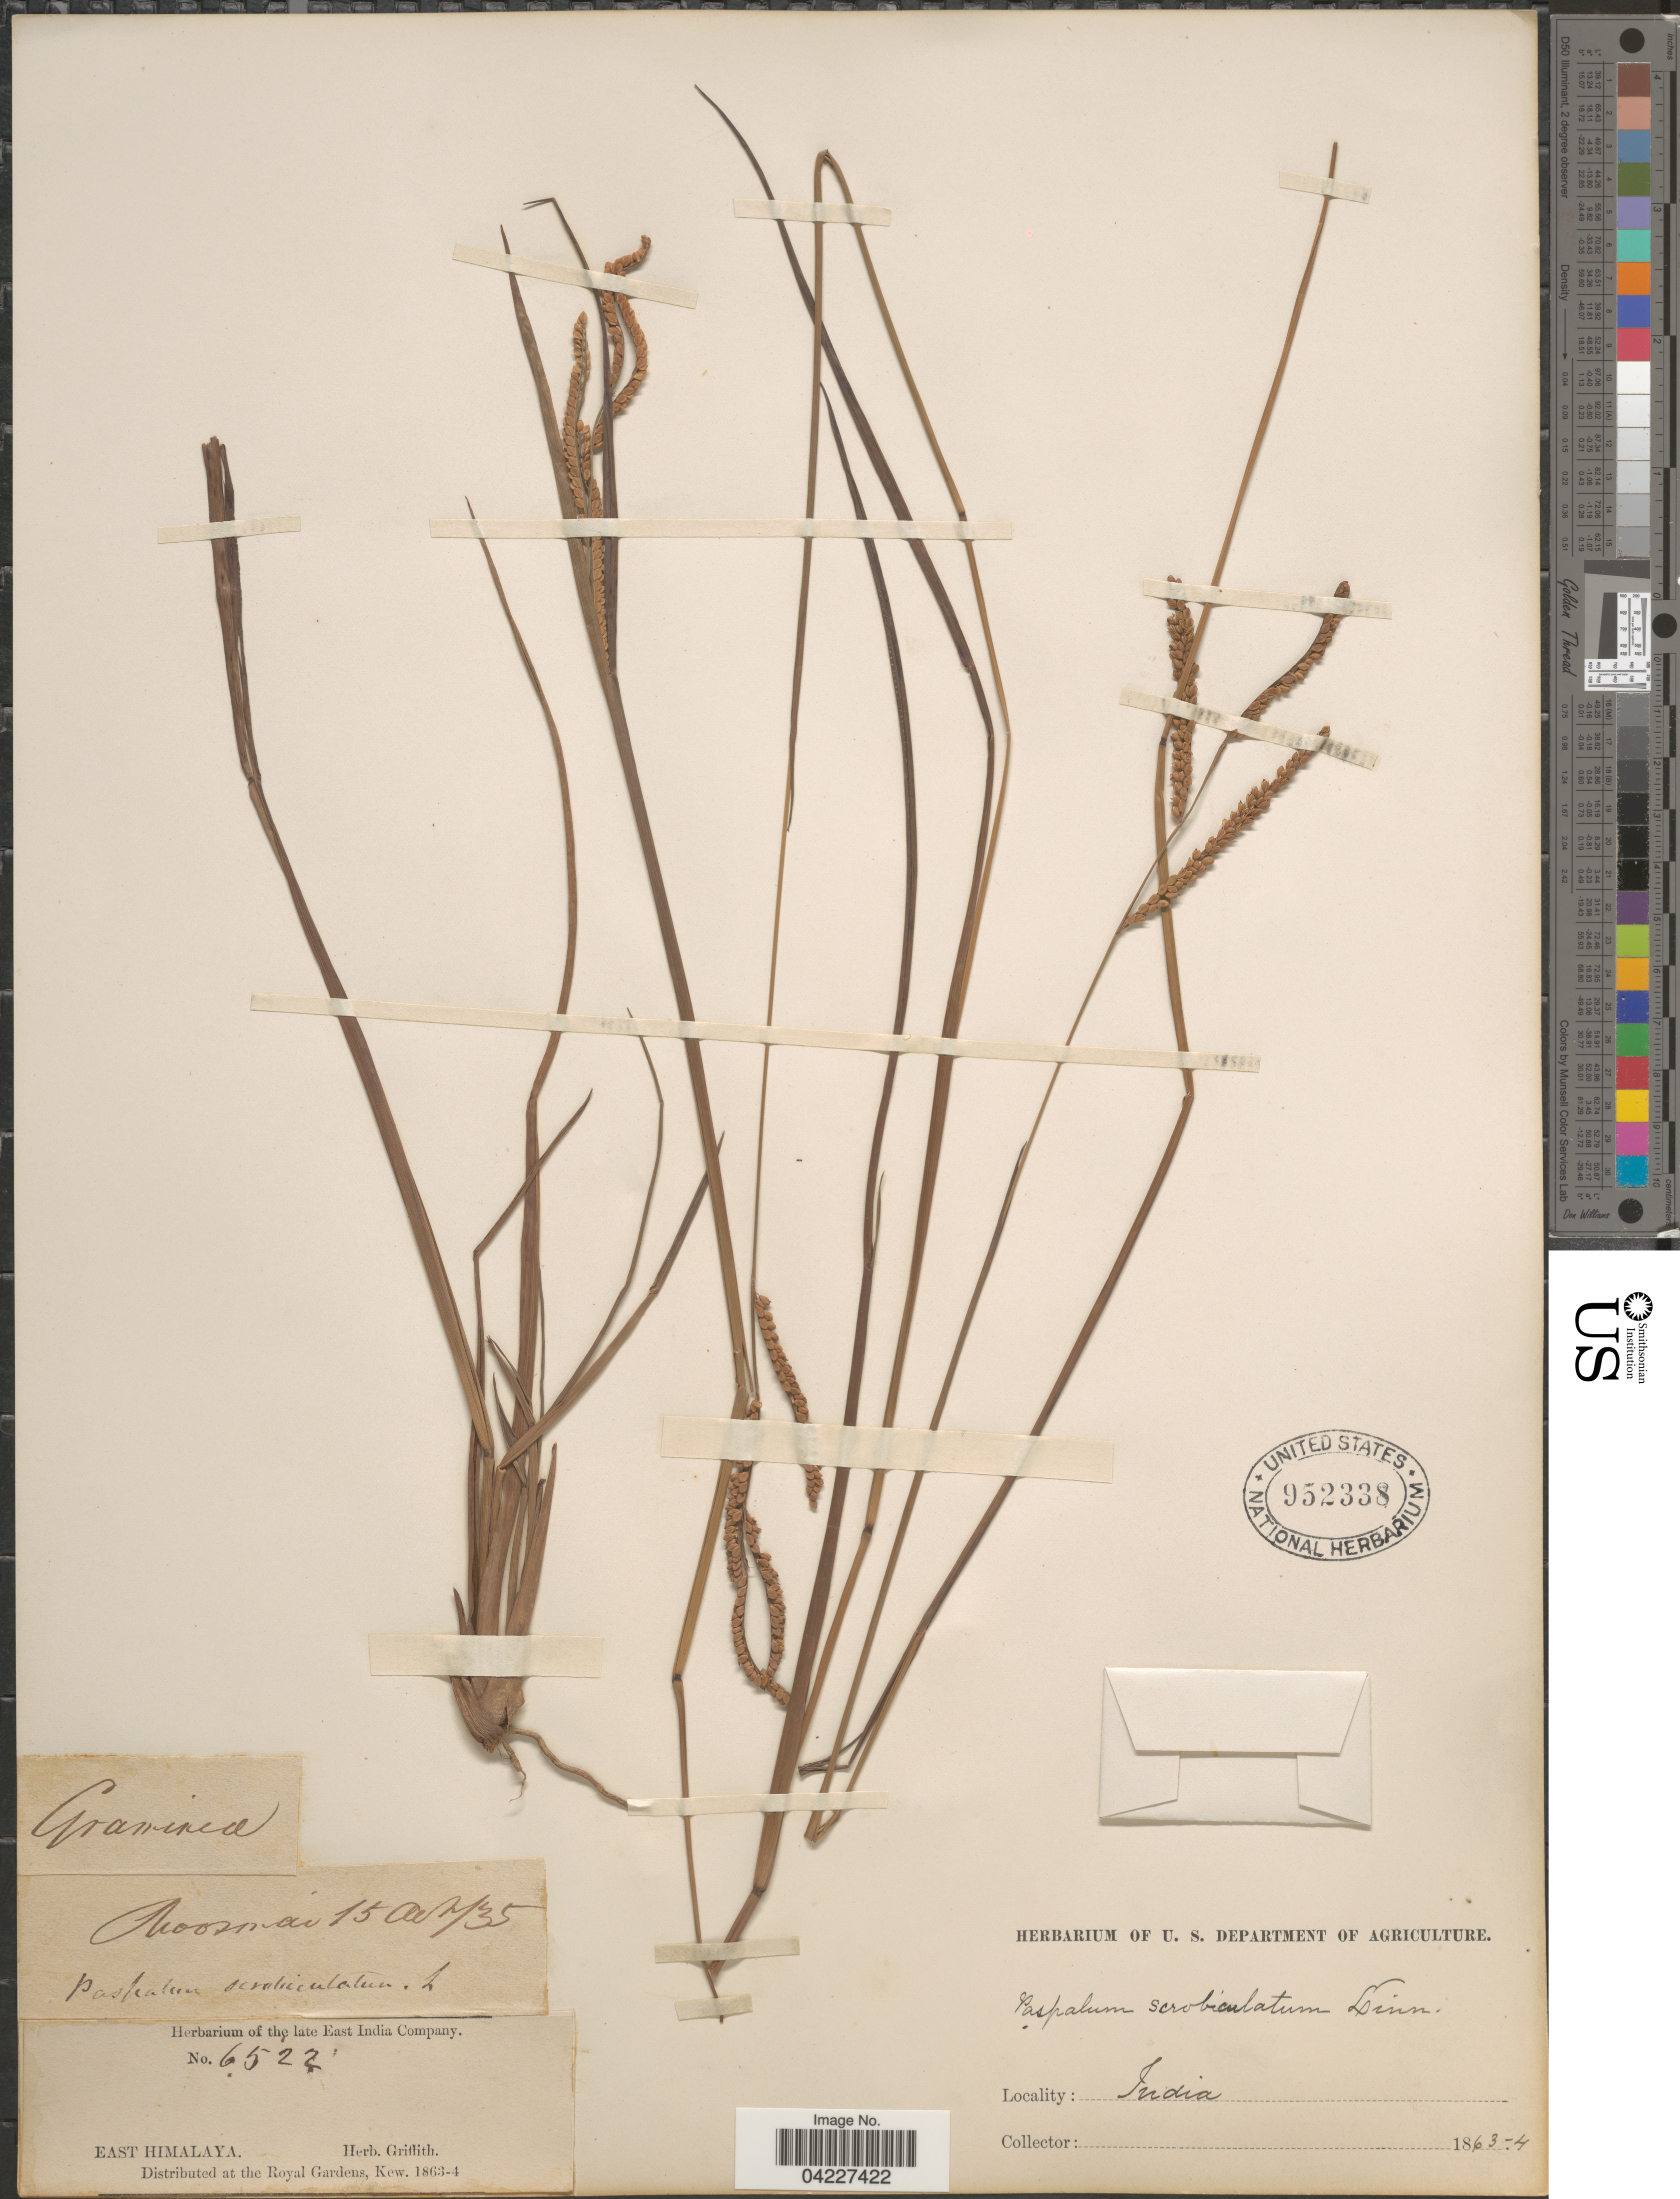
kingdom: Plantae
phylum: Tracheophyta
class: Liliopsida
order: Poales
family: Poaceae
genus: Paspalum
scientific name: Paspalum scrobiculatum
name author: L.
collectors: -. Griffith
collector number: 6522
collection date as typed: Transcribed d/m/y: 15/10/35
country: India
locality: East Himalaya.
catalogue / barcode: US 952338